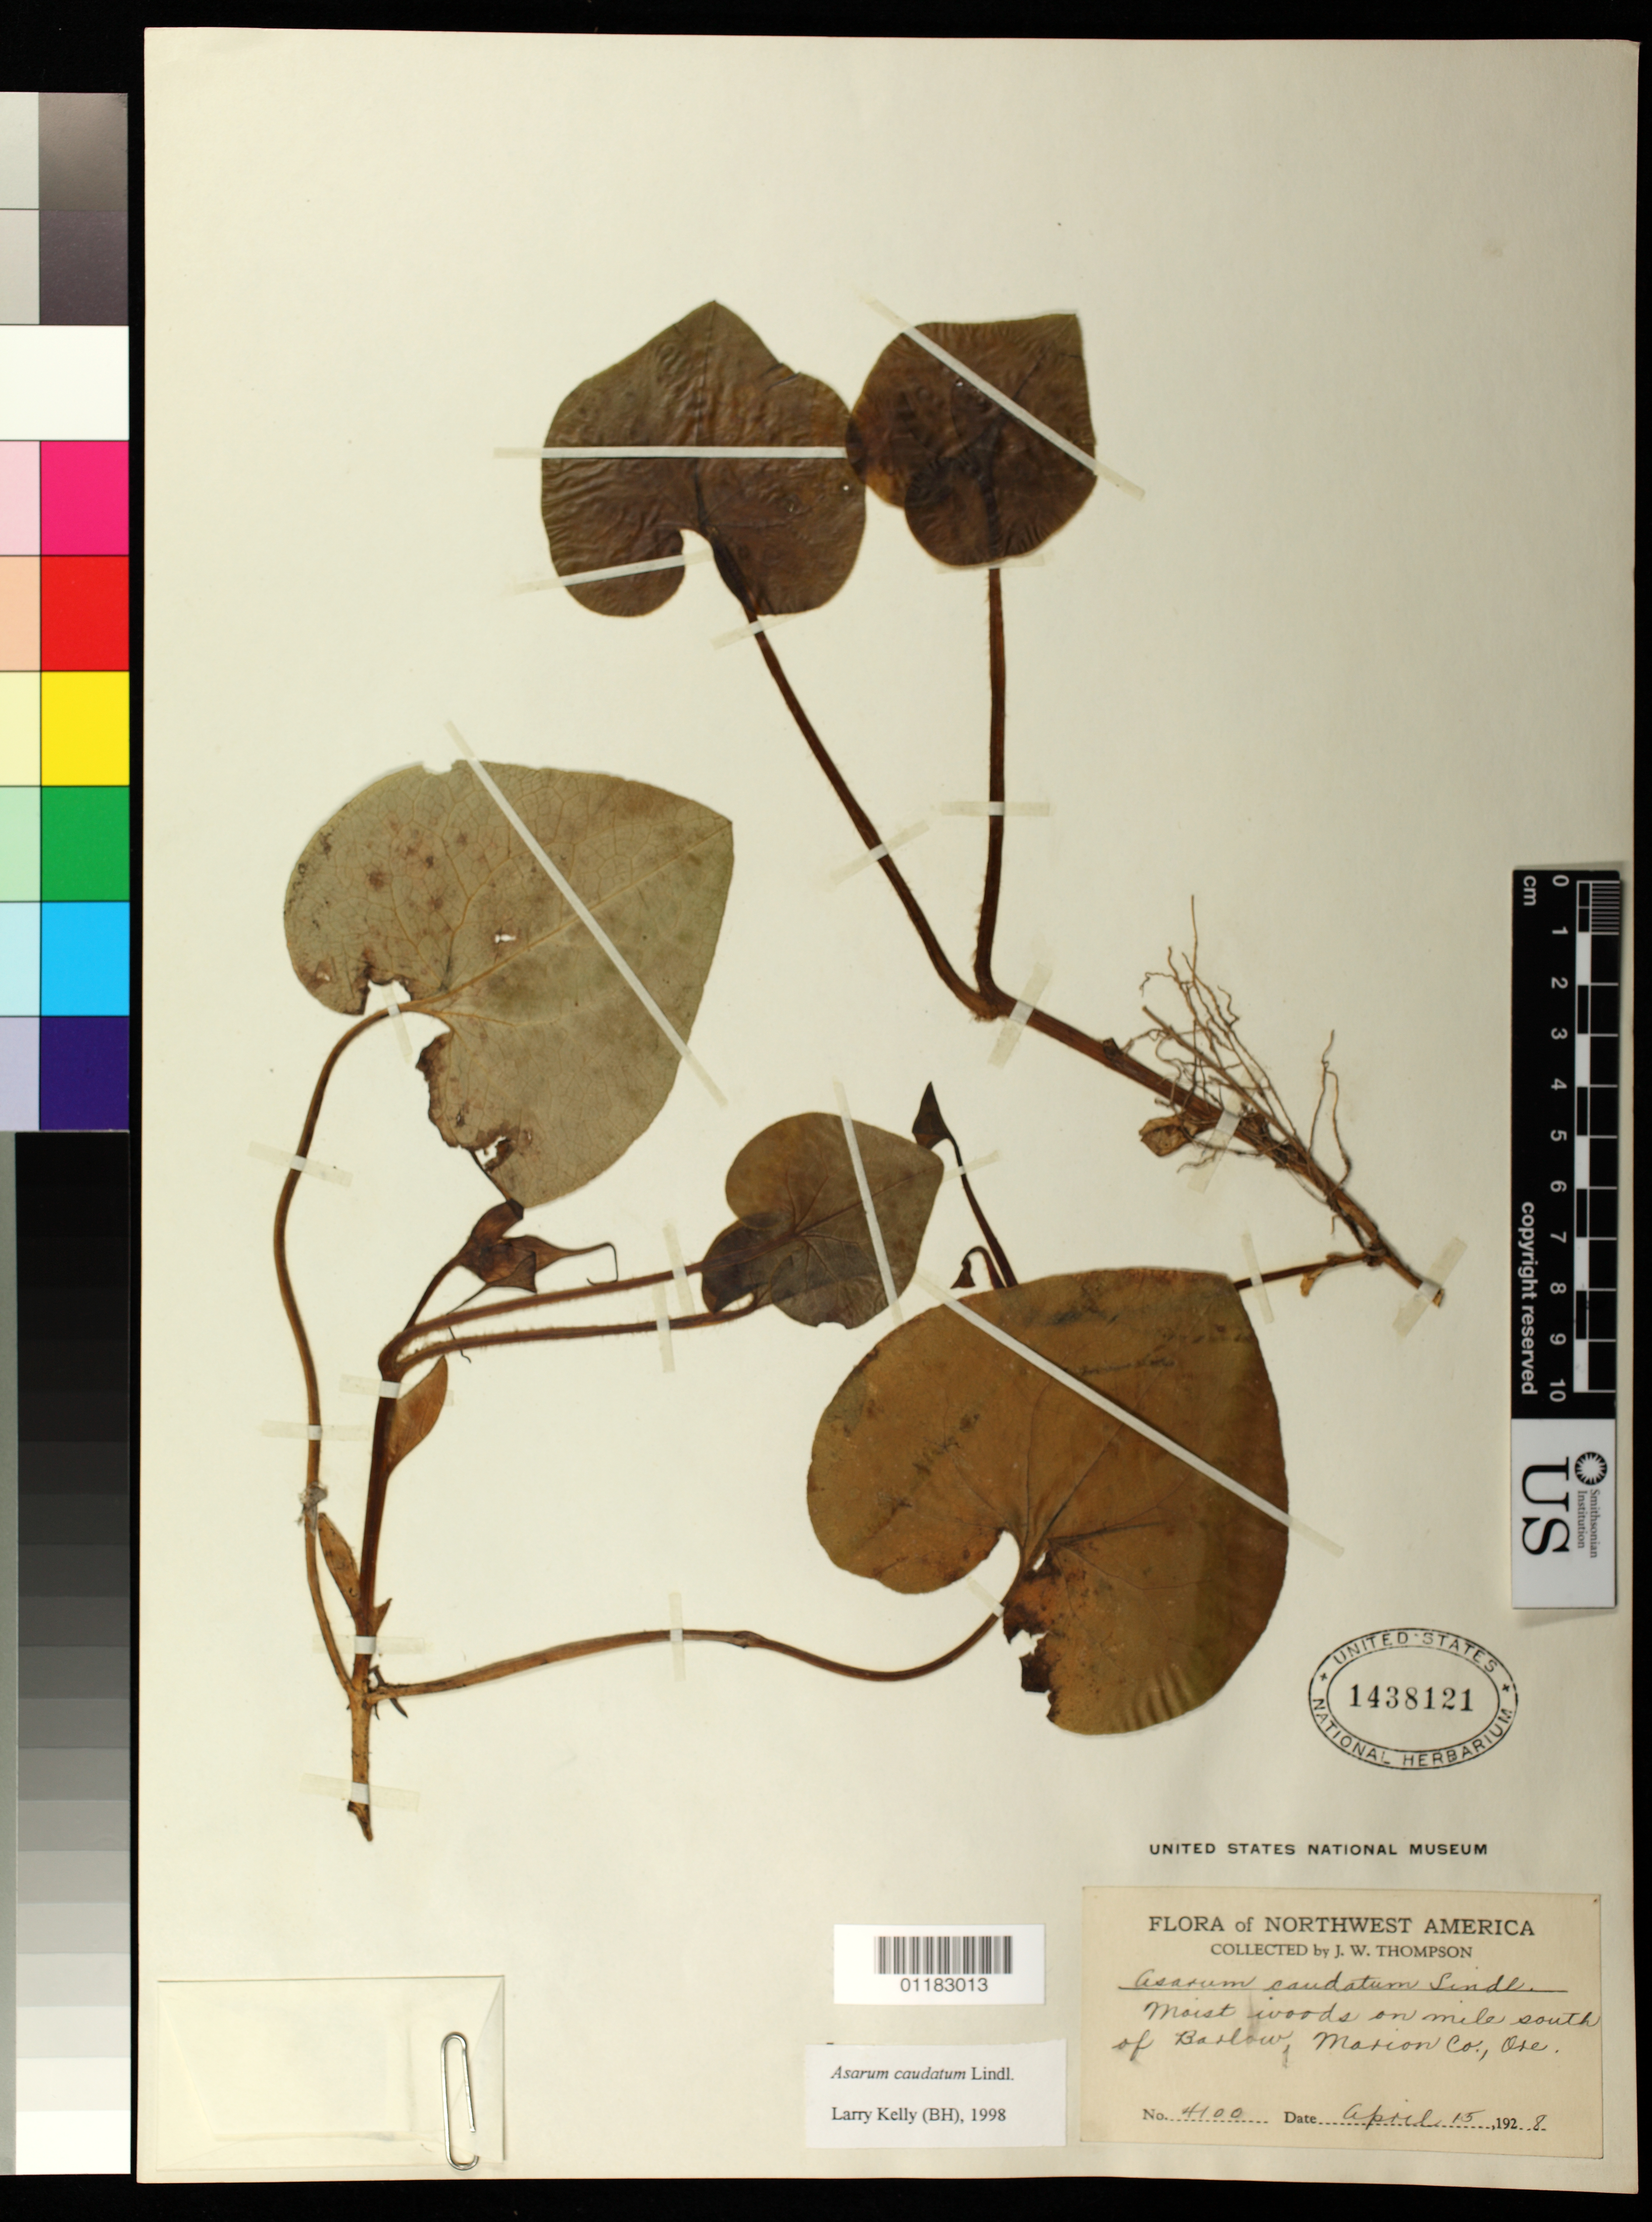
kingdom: Plantae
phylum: Tracheophyta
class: Magnoliopsida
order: Piperales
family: Aristolochiaceae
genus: Asarum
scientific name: Asarum caudatum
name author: Lindl.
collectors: J. W. Thompson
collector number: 4100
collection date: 1928-04-15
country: United States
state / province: Oregon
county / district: Marion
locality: One mile south of Barlow, Marion County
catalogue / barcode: US 1438121